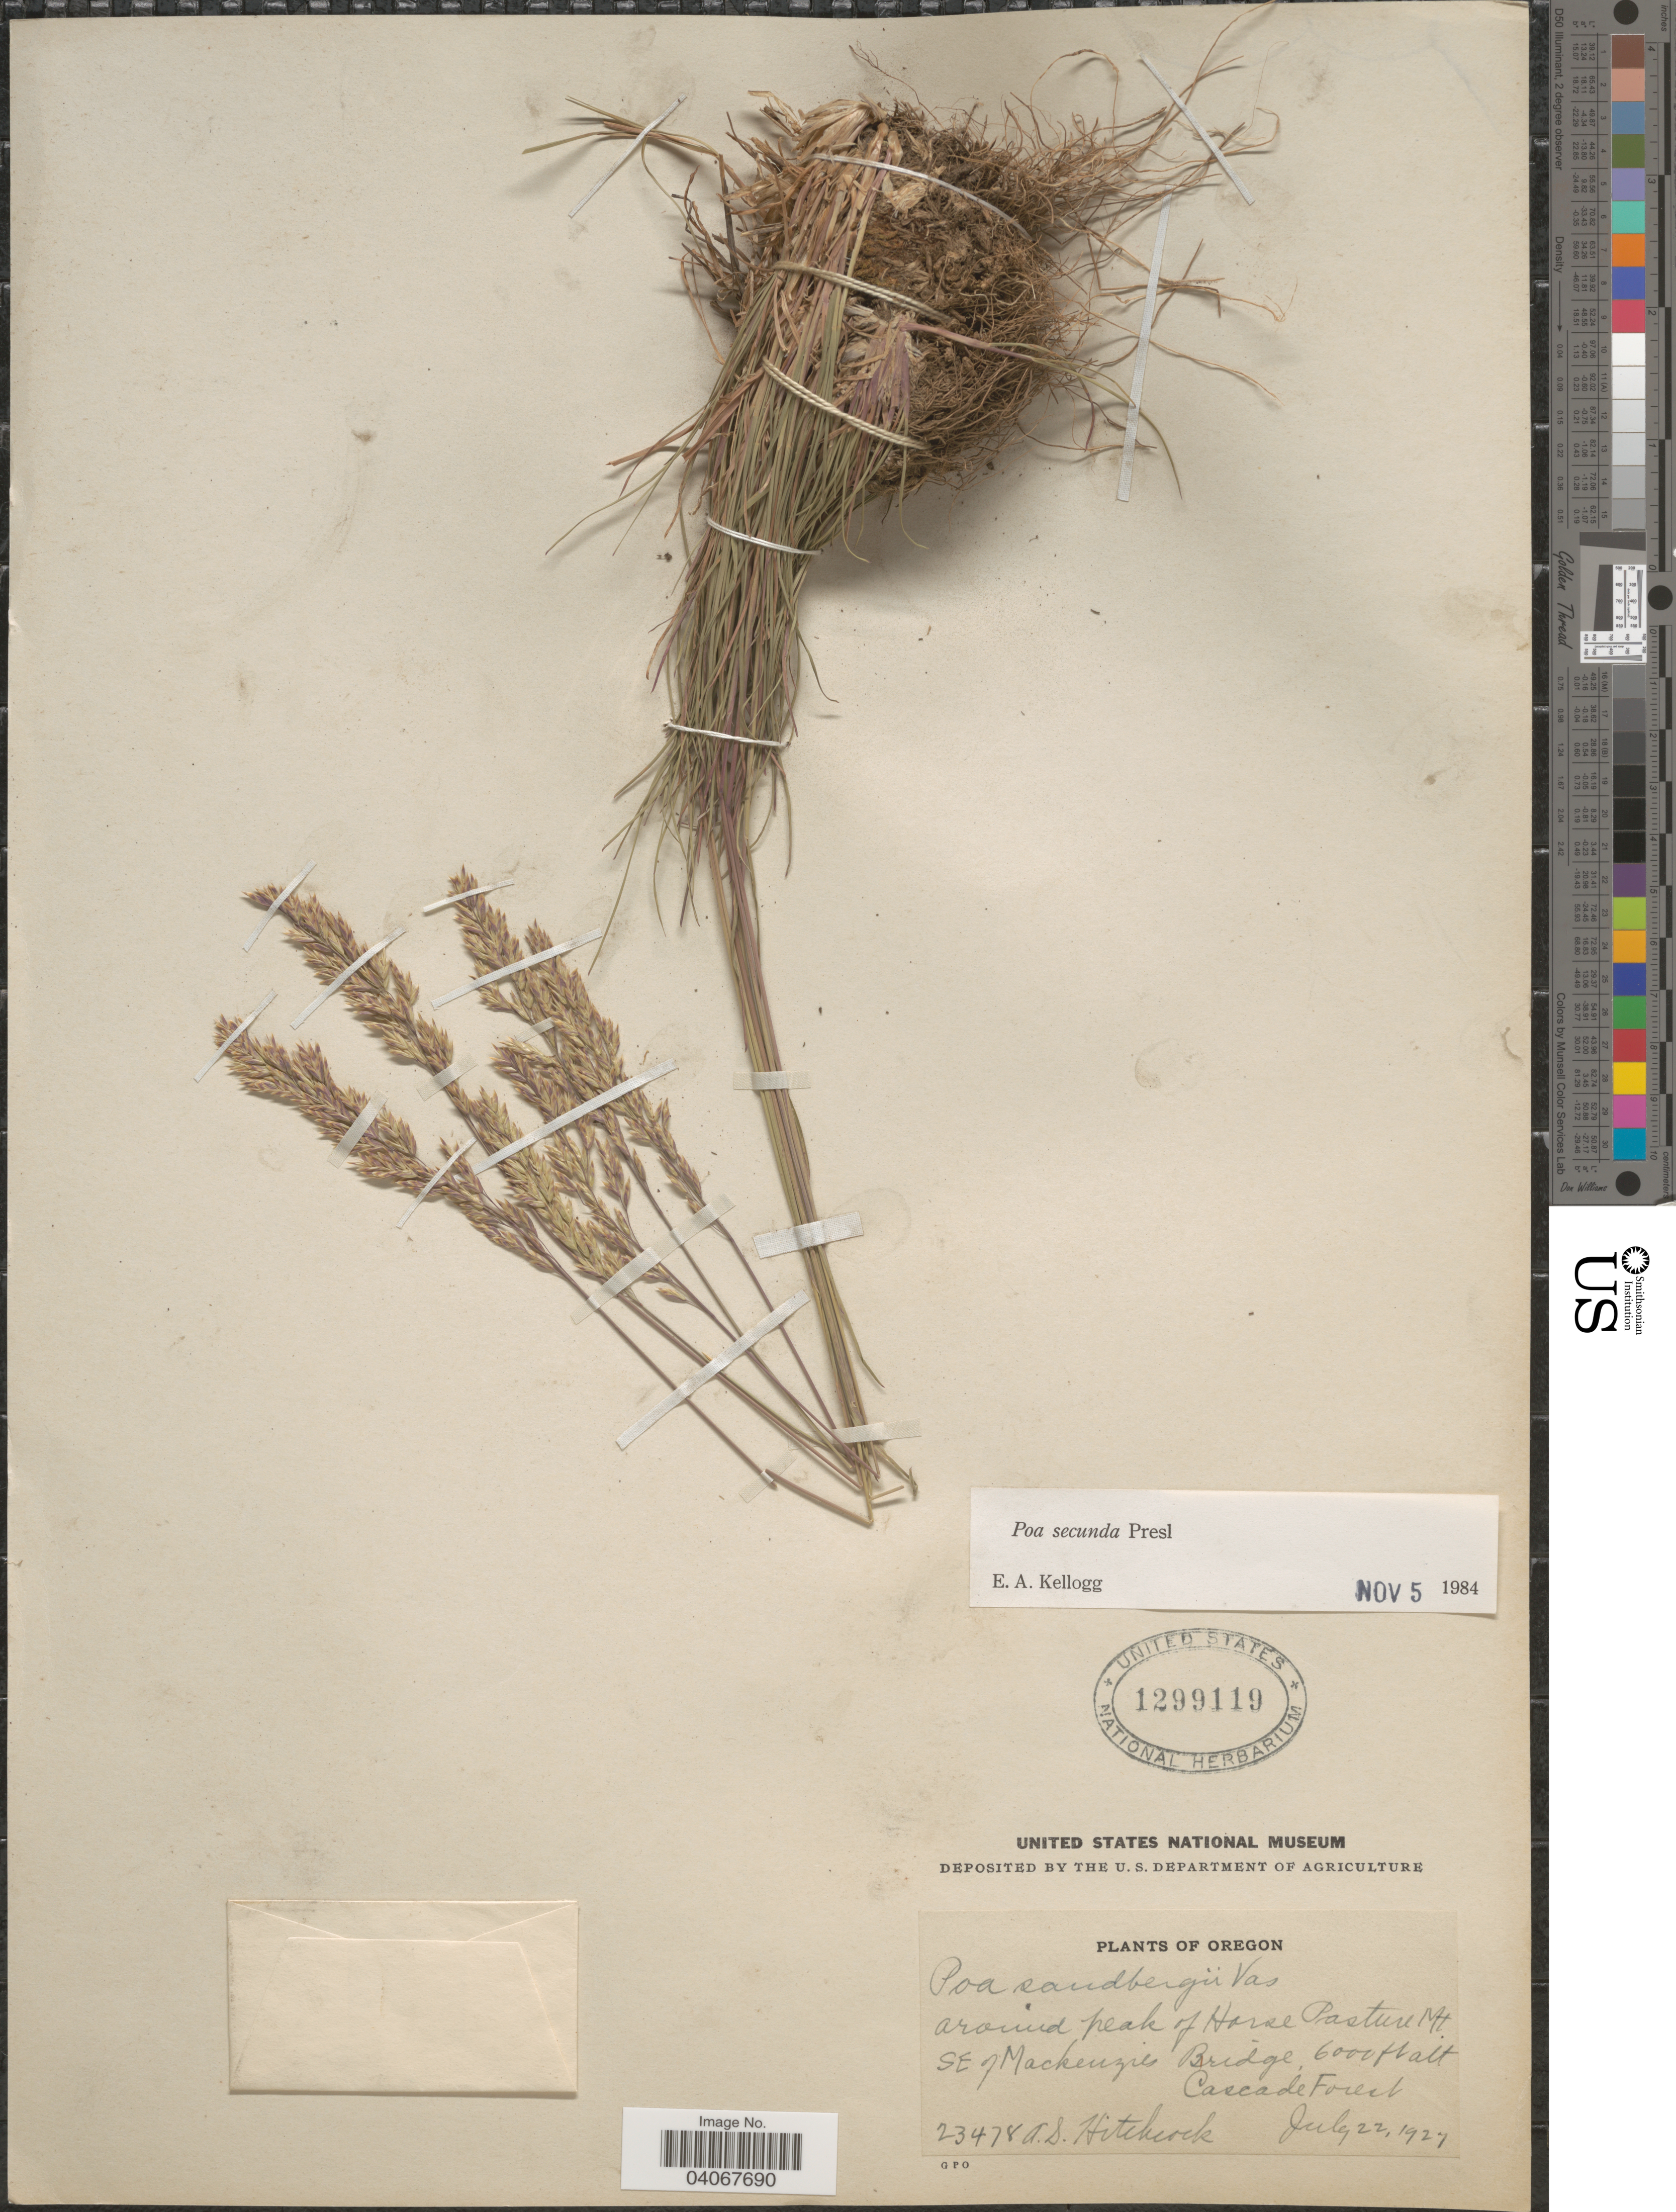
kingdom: Plantae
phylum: Tracheophyta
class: Liliopsida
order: Poales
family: Poaceae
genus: Poa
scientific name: Poa secunda subsp. secunda var. secunda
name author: J. Presl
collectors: A. S. Hitchcock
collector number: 23478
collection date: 1927-07-22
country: United States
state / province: Oregon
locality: Around peak of Horse Pasture Mt. SE of Mackenzies Bridge, Cascade Forest.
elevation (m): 1829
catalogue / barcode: US 1299119